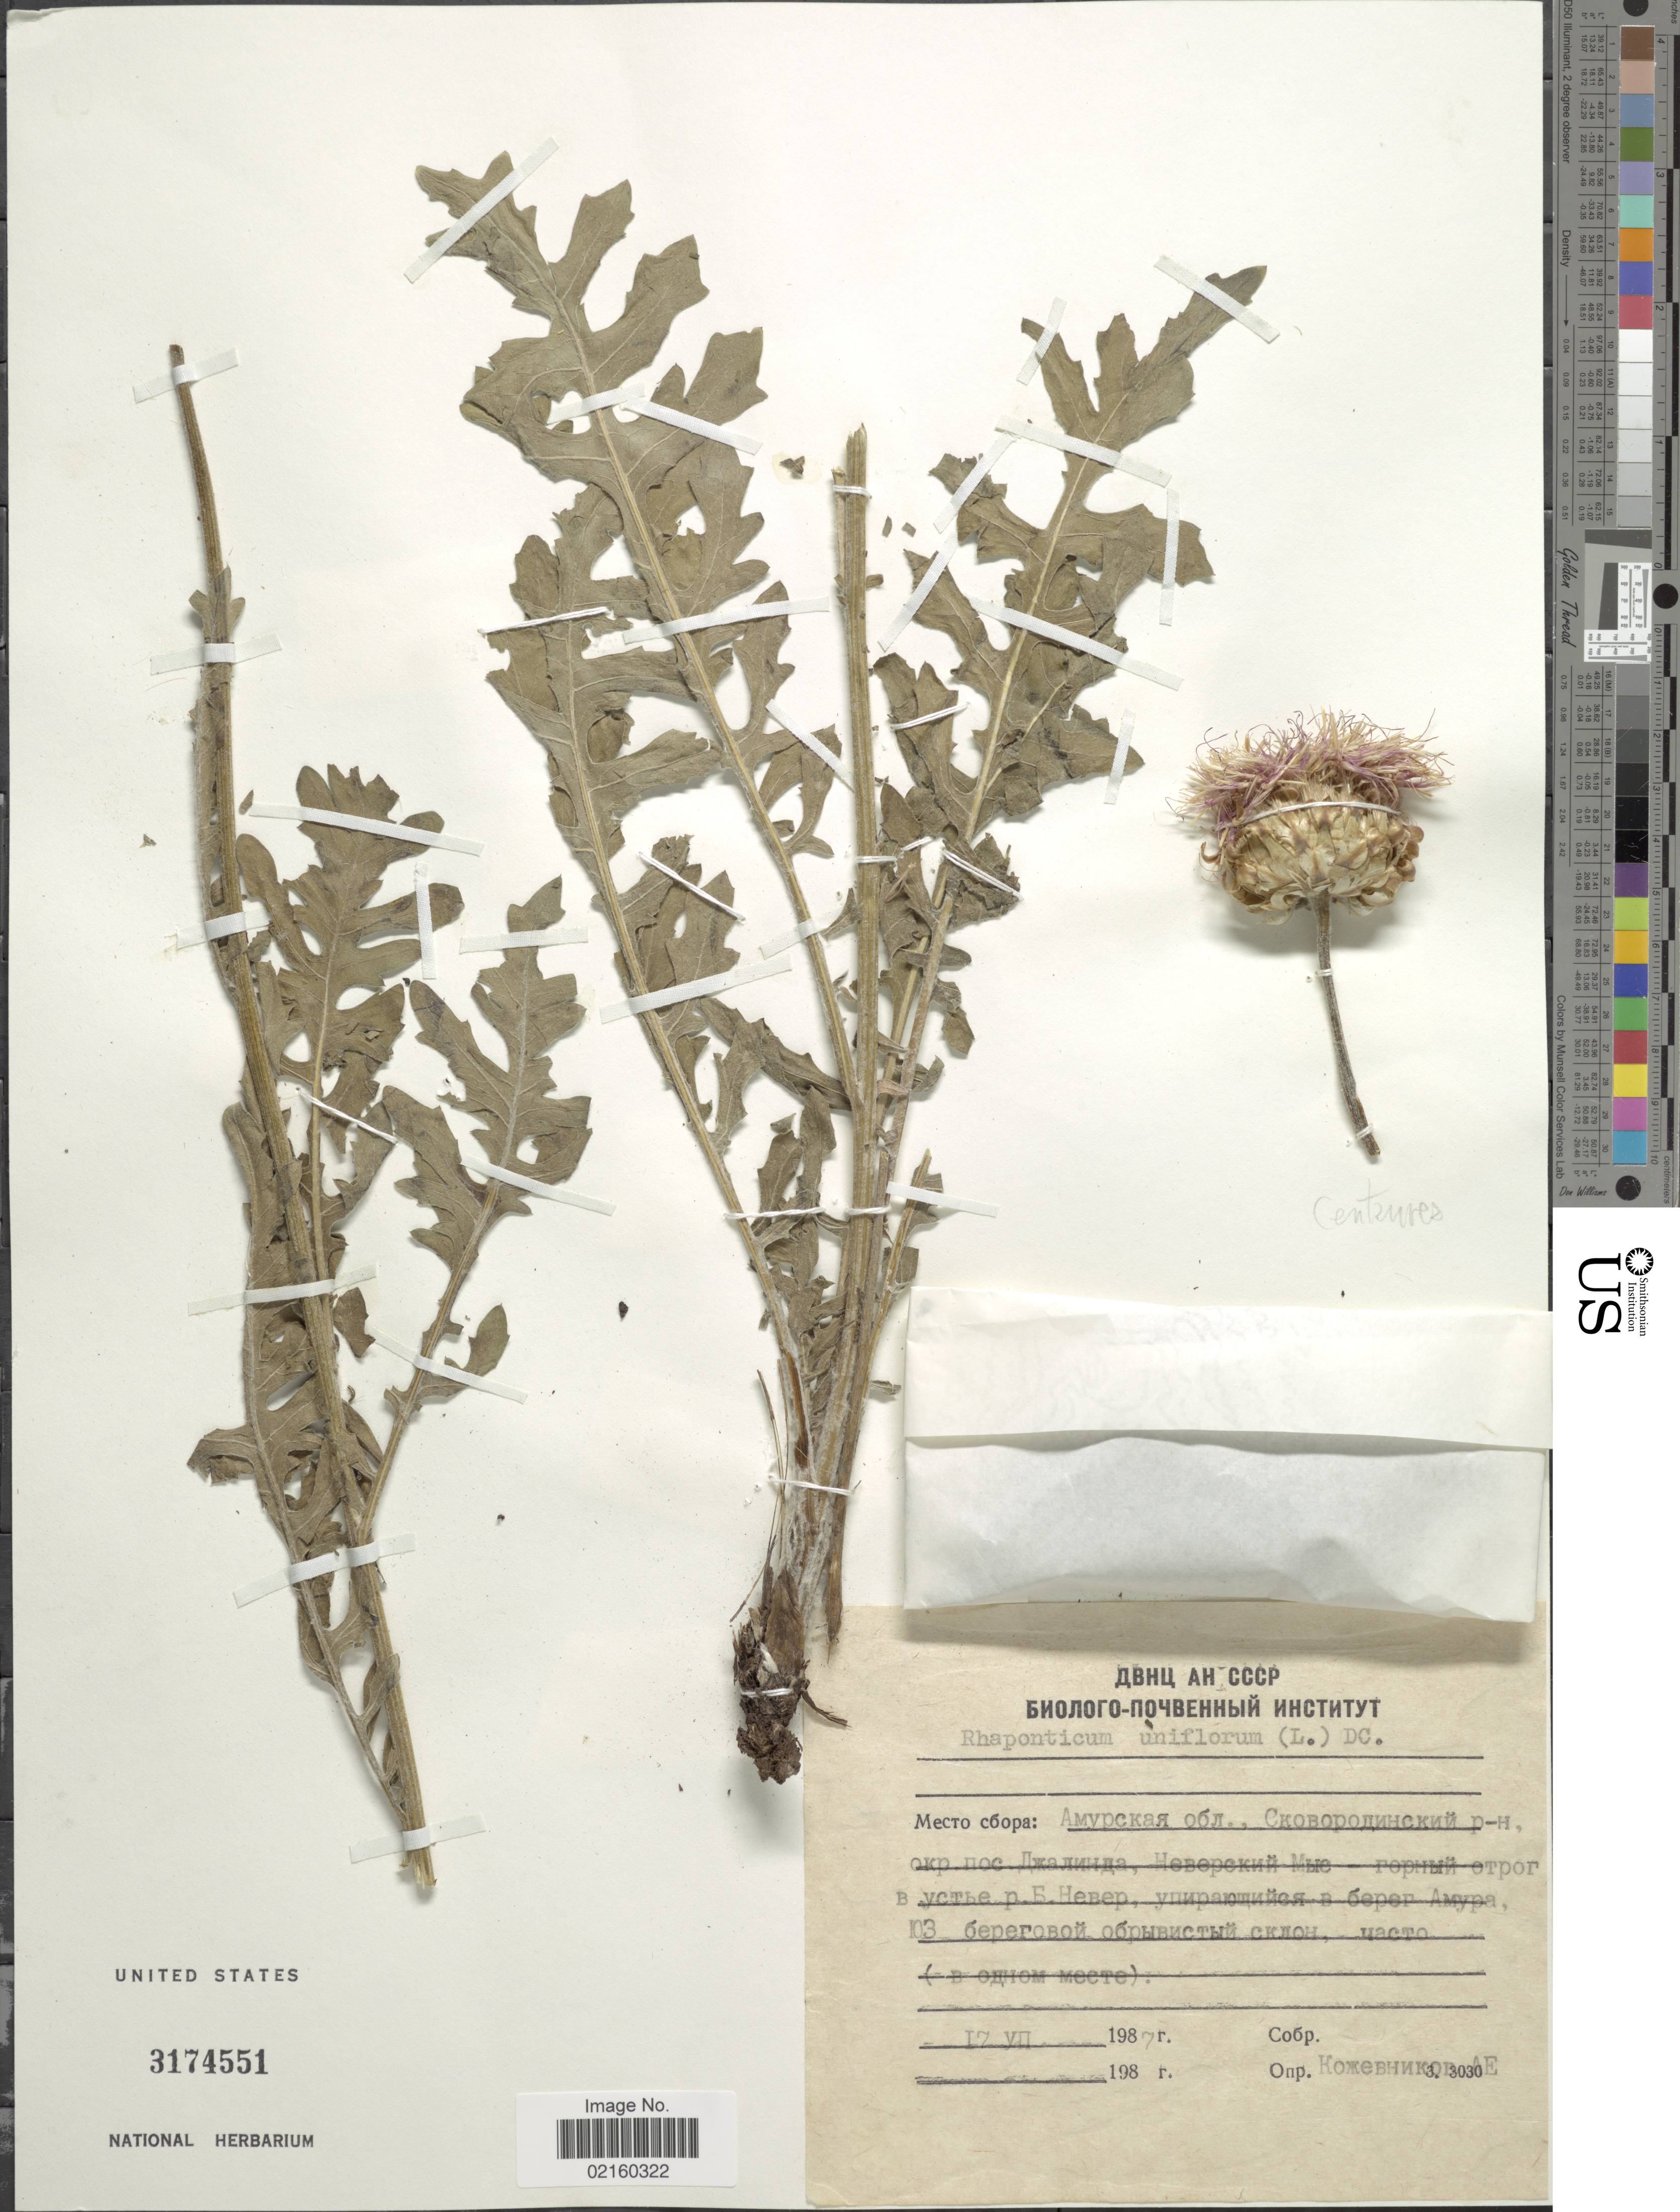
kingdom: Plantae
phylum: Tracheophyta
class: Magnoliopsida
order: Asterales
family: Asteraceae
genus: Rhaponticum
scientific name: Rhaponticum uniflorum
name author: (L.) DC.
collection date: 1987-07-17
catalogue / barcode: US 3174551